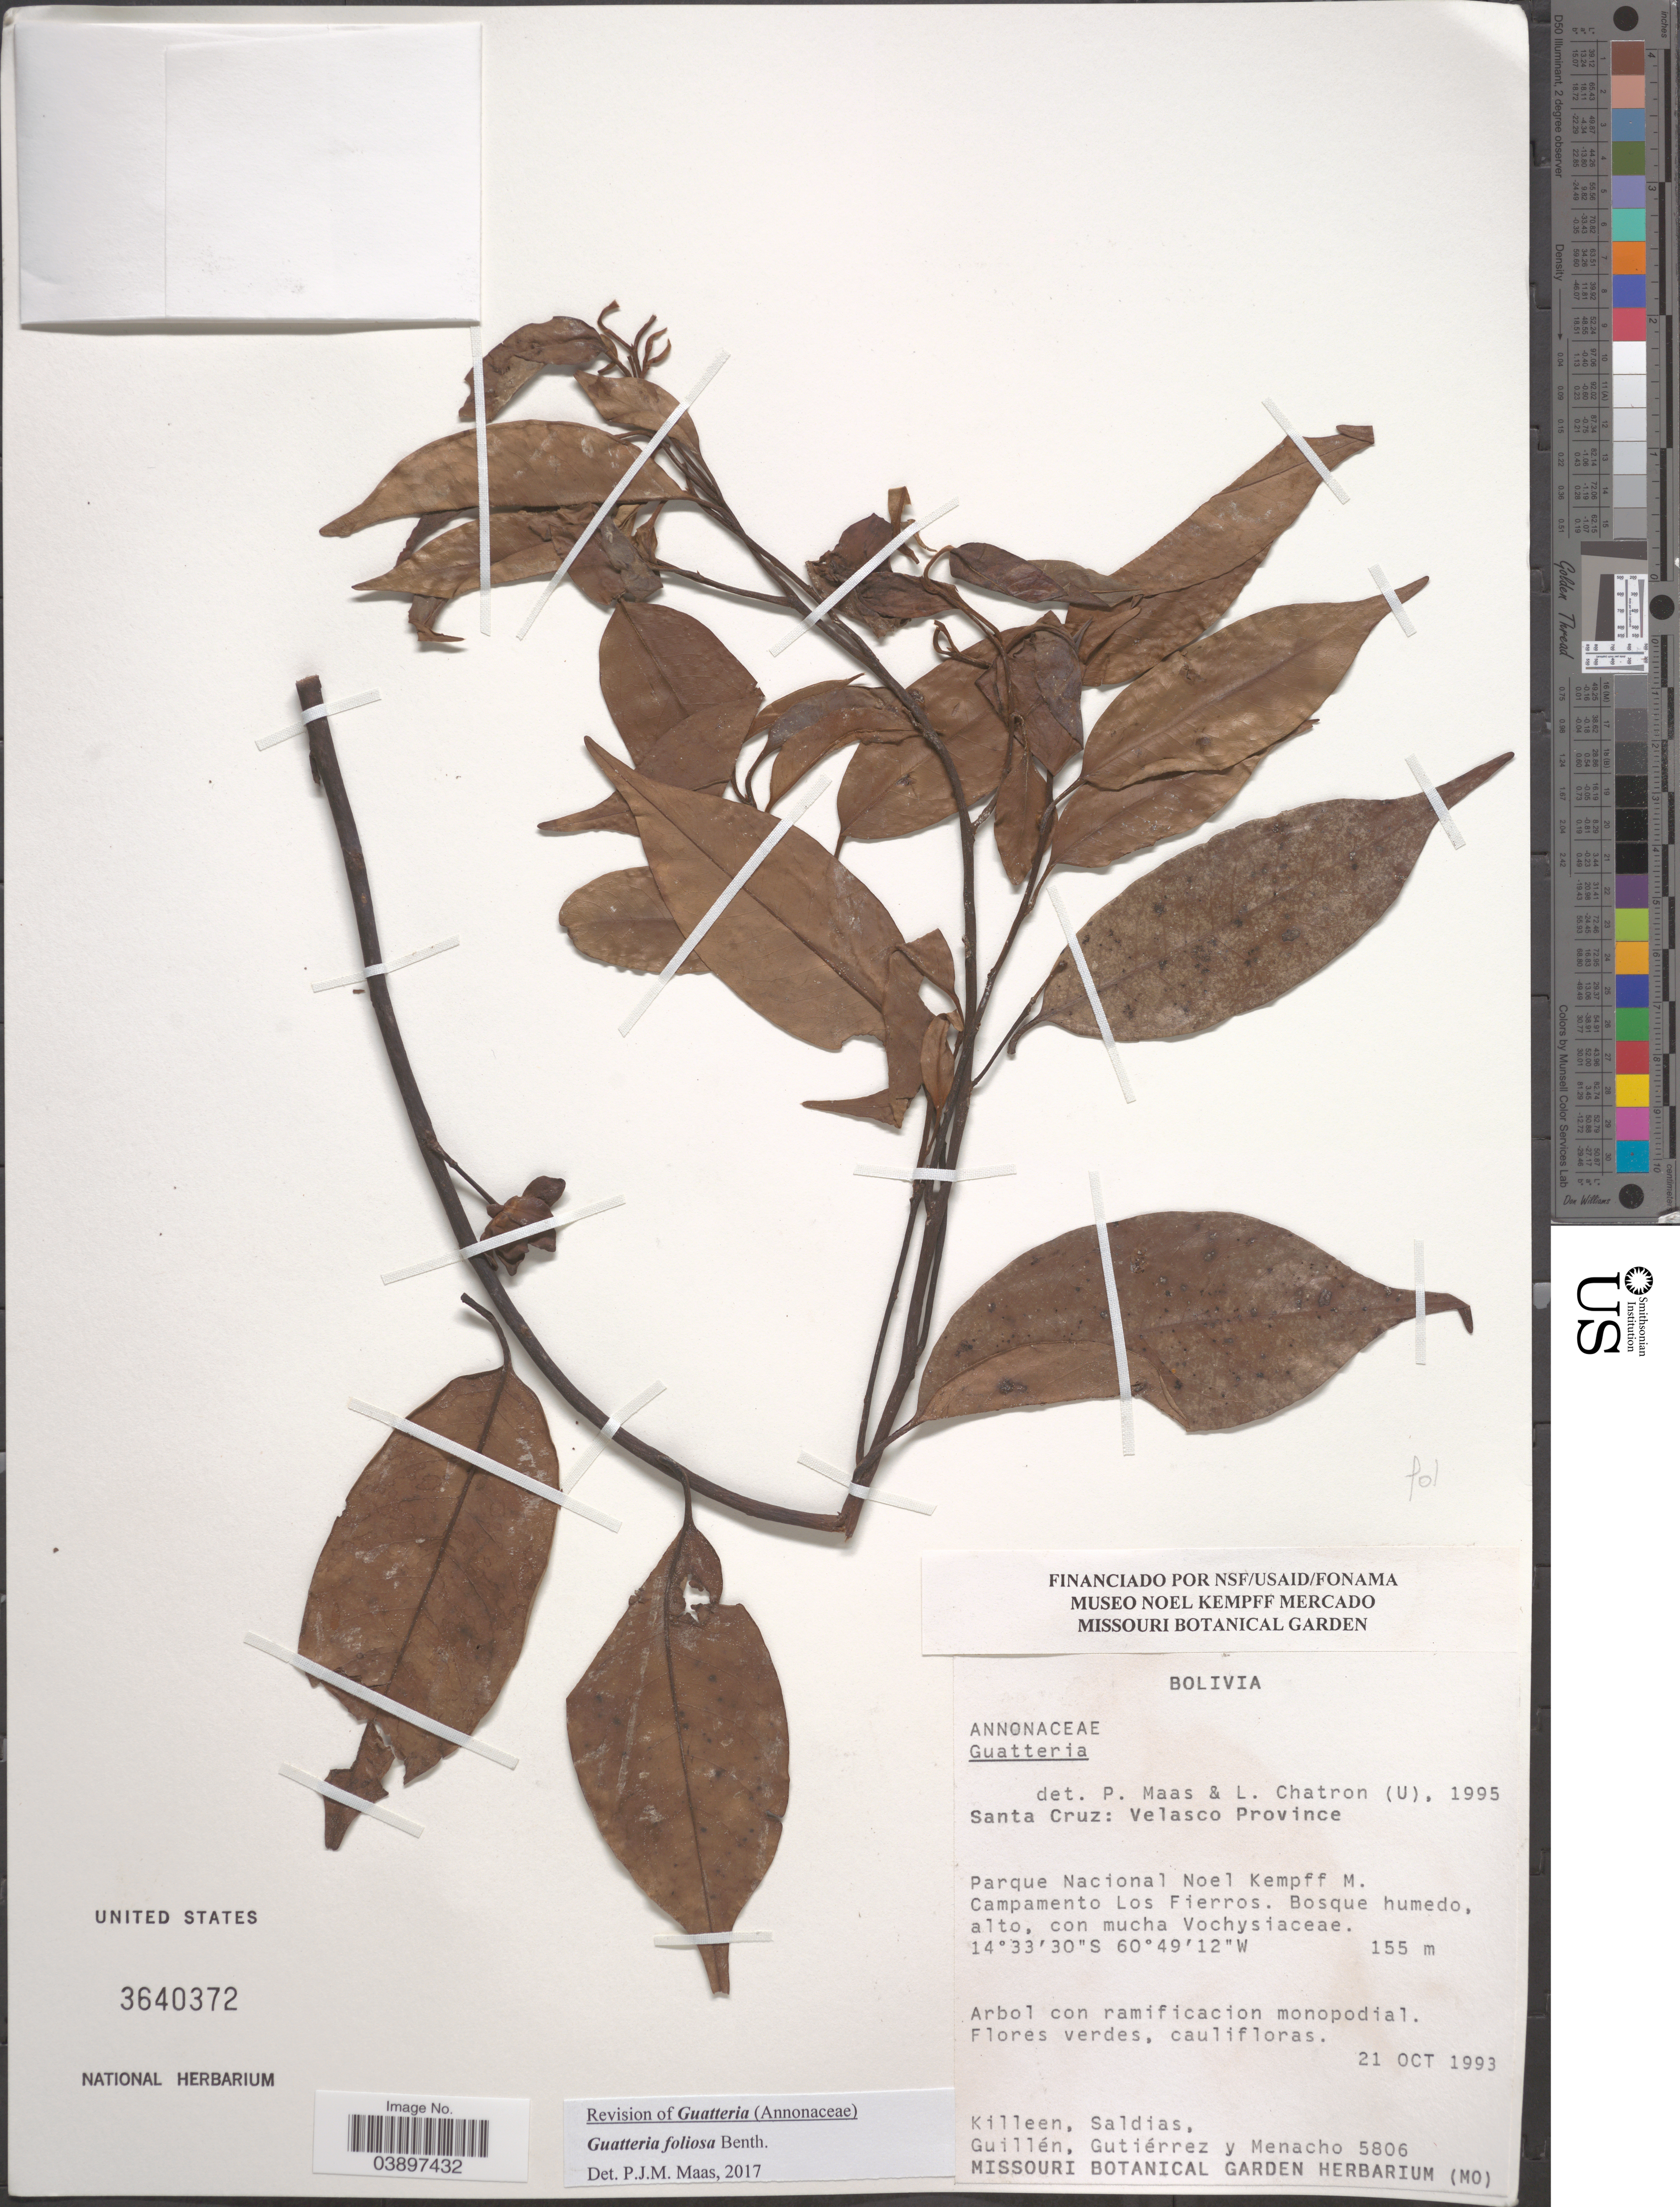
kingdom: Plantae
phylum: Tracheophyta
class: Magnoliopsida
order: Magnoliales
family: Annonaceae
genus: Guatteria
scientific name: Guatteria foliosa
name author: Benth.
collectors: Killeen, --, -. Saldias, -- Guillen, Gutiérrez, -- & Menacho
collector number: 5806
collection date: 1993-10-21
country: Bolivia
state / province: Santa Cruz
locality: Velasco Province. Parque Nacional Noel Kempff M. Campamento Los Fierros.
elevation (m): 155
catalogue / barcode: US 3640372